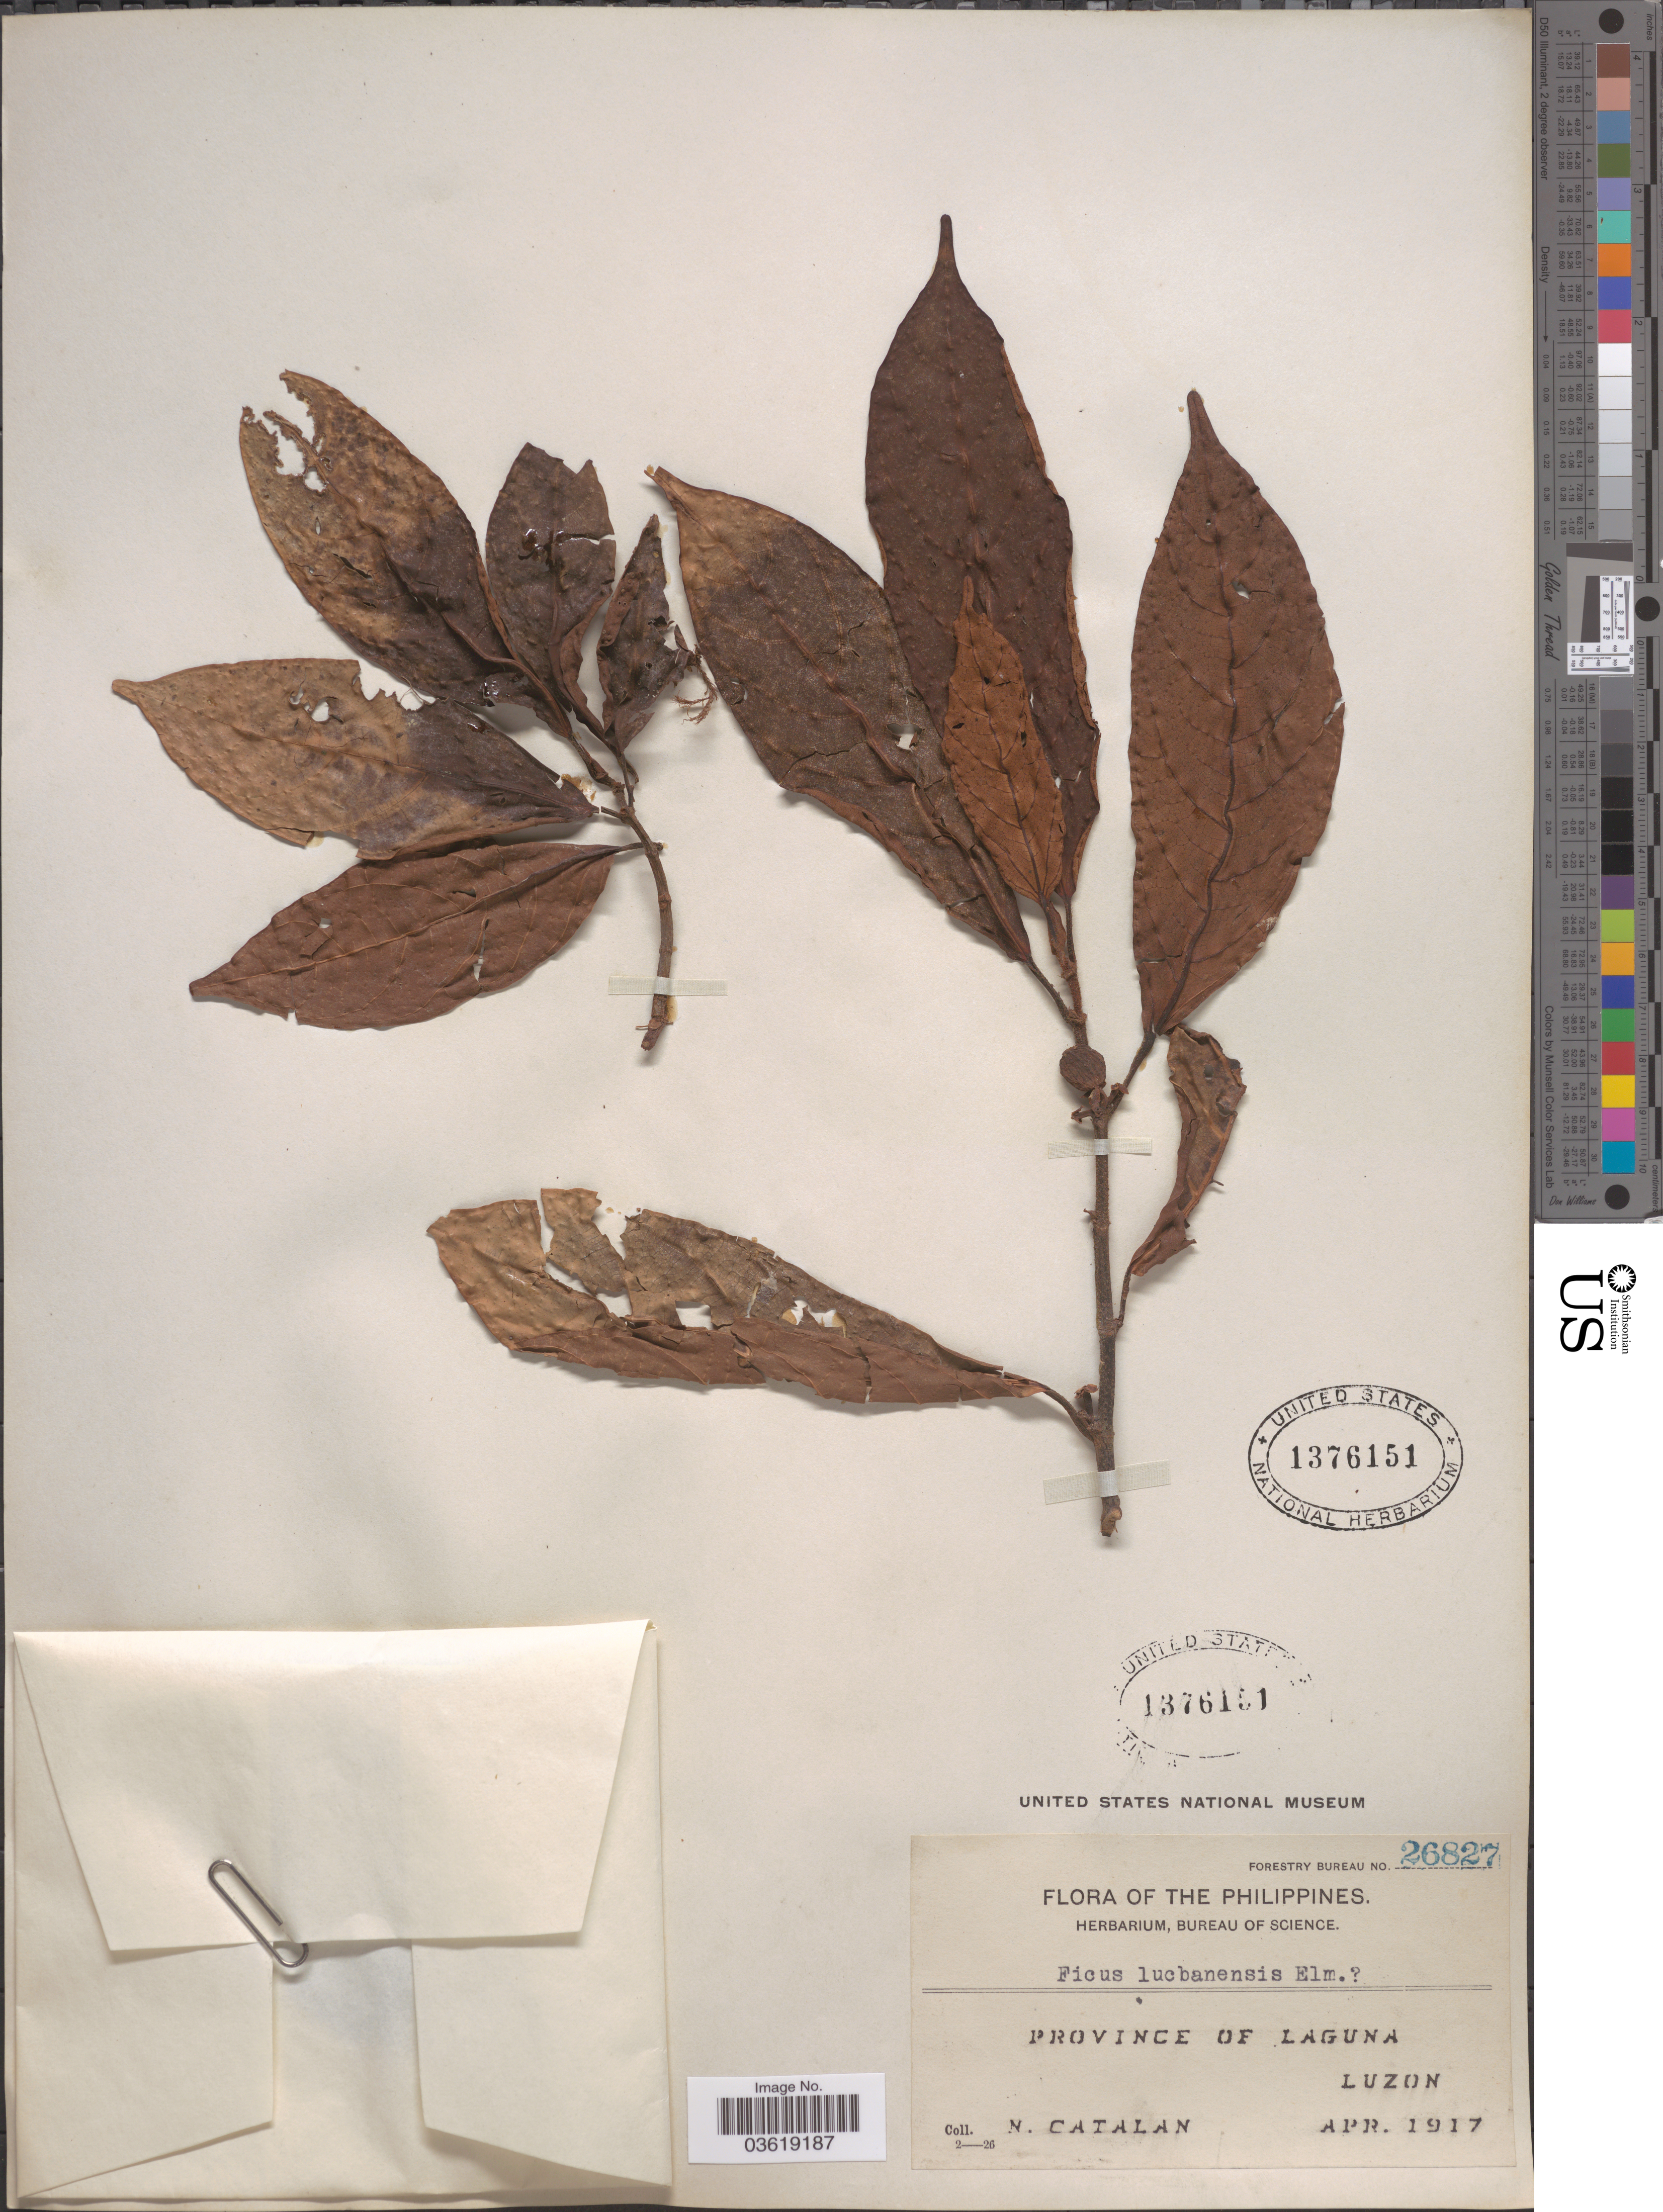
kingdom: Plantae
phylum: Tracheophyta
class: Magnoliopsida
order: Rosales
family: Moraceae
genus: Ficus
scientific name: Ficus lucbanensis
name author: Elmer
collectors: N. Catalan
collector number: Forestry Bureau 26827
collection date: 1917-04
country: Philippines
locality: Province of Laguna, Luzon.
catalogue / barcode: US 1376151